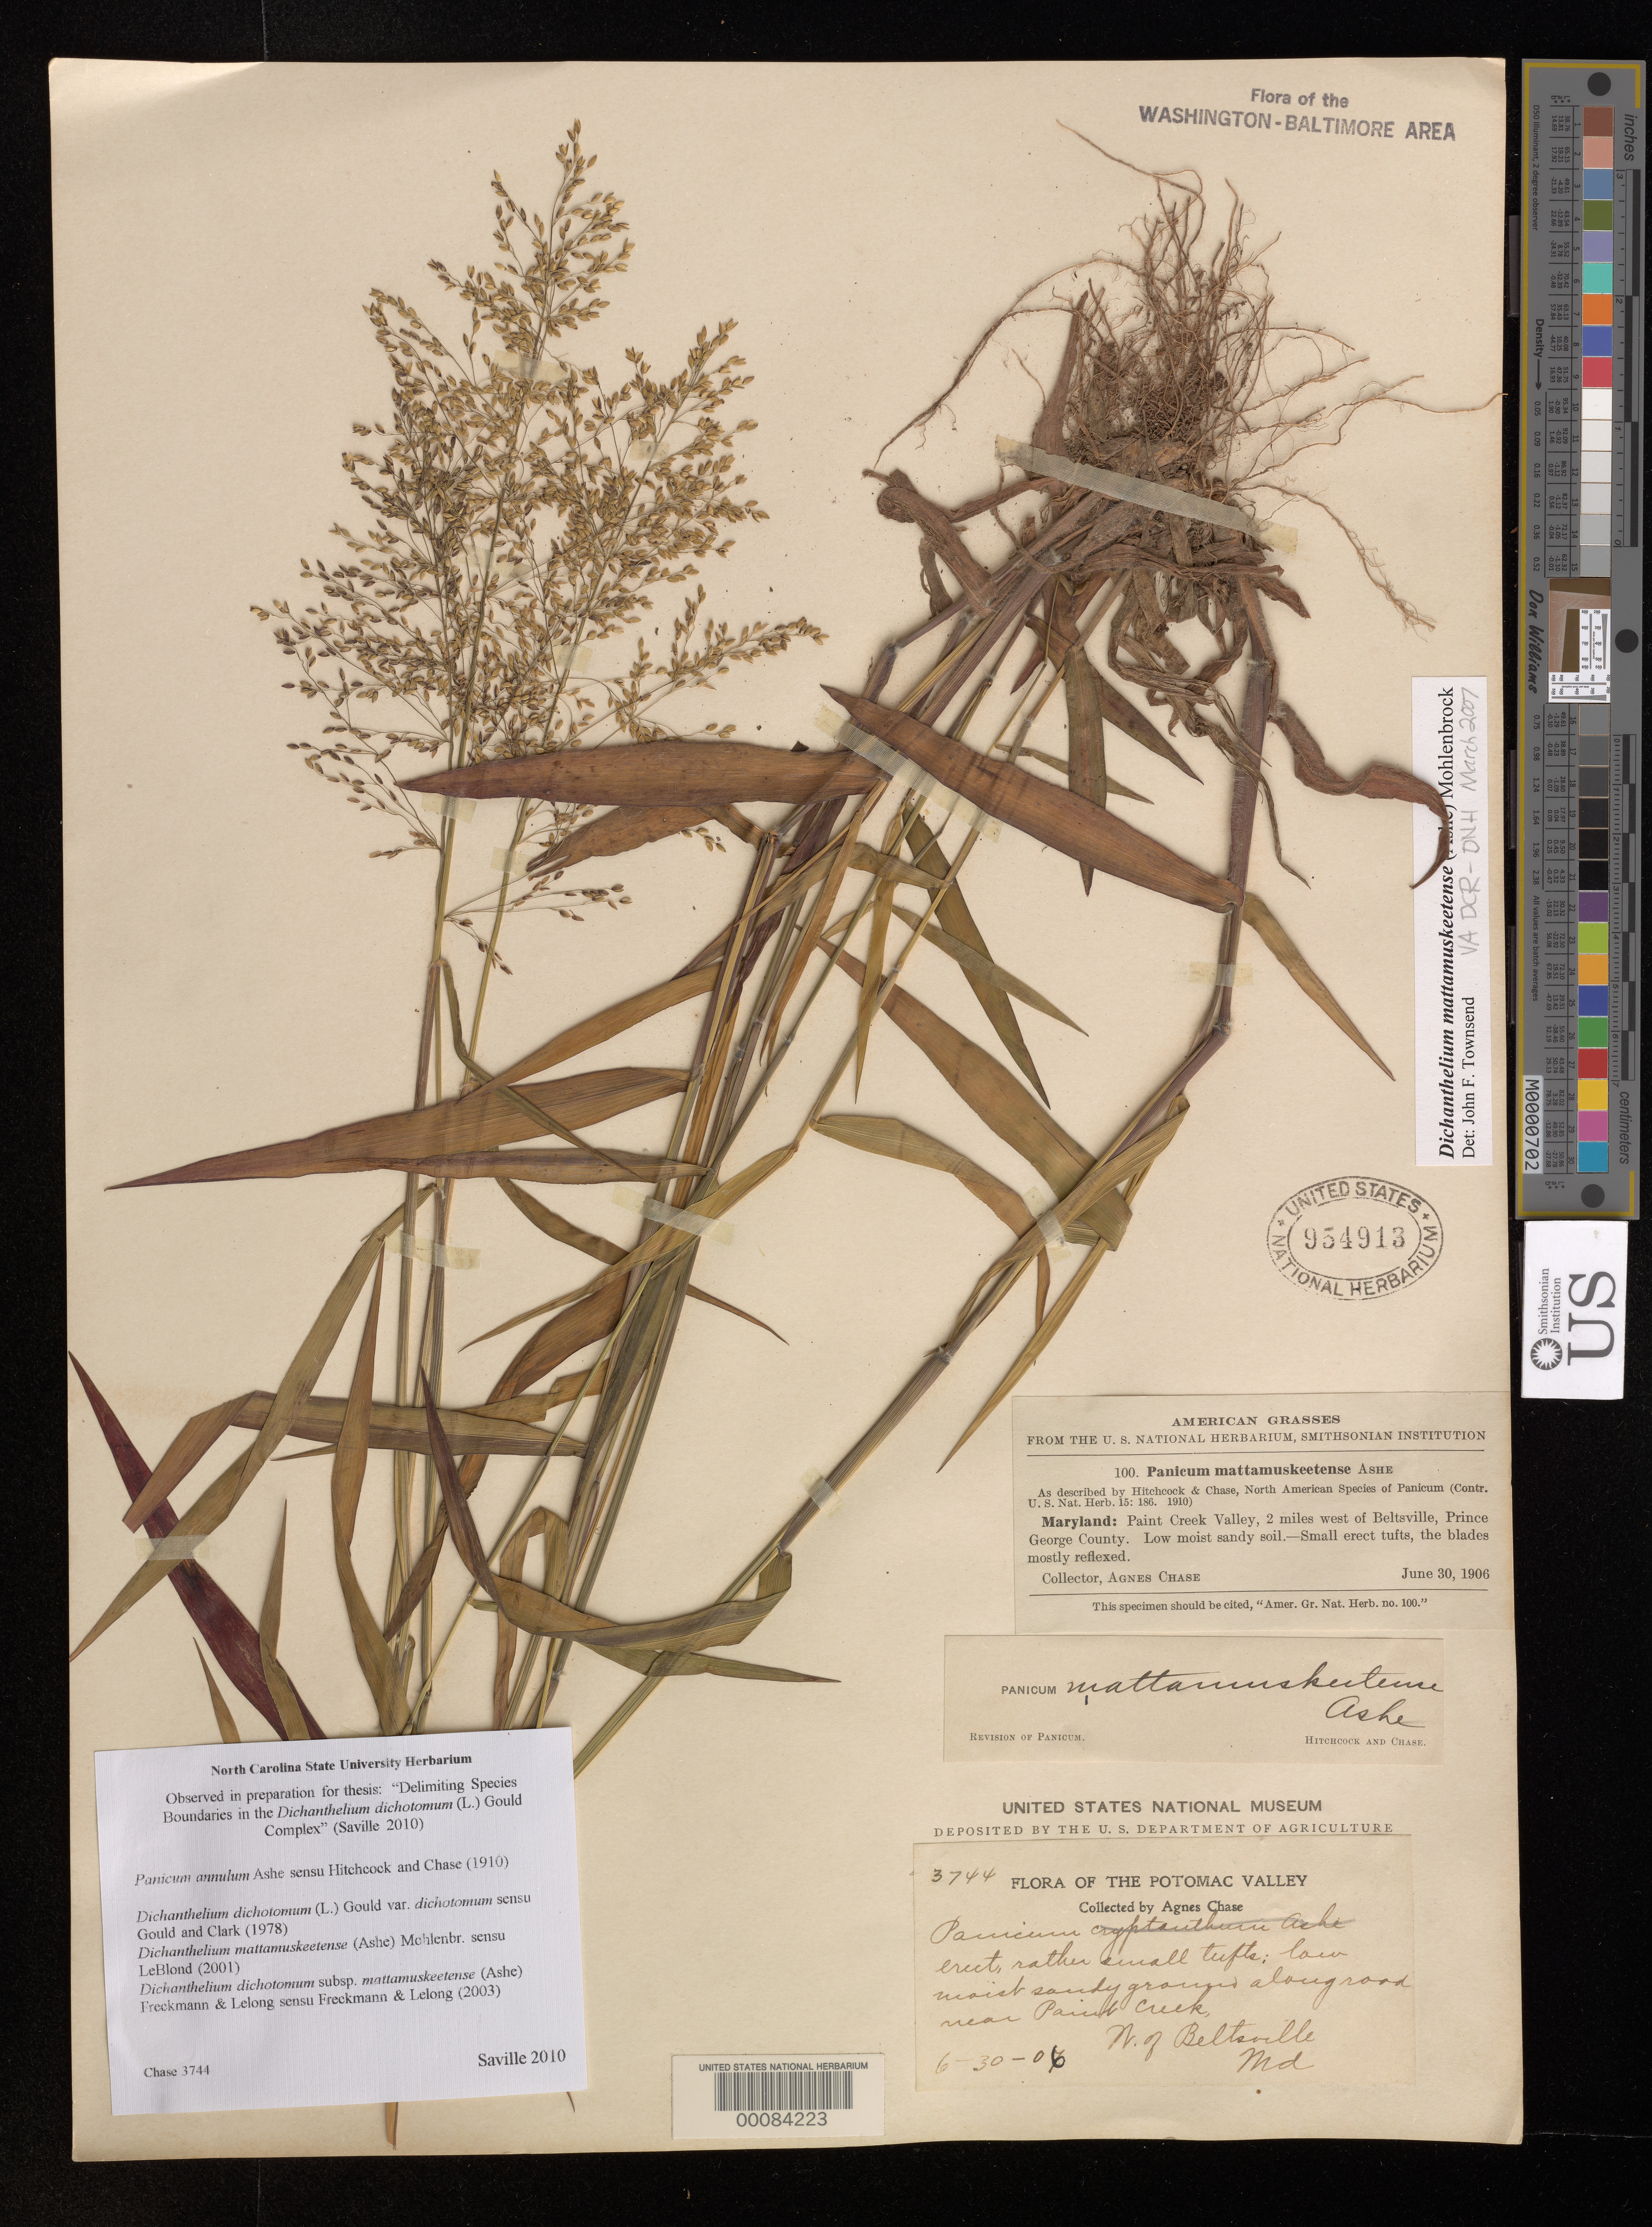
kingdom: Plantae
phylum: Tracheophyta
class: Liliopsida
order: Poales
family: Poaceae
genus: Dichanthelium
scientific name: Dichanthelium mattamuskeetense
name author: (Ashe) Mohlenbr.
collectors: A. Chase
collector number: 3744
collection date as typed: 30 Jun 1906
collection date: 1906-06-30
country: United States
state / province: Maryland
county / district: Prince George's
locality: W of Beltsville, Paint Creek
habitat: Low sandy moist soil;roadside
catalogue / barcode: US 954913